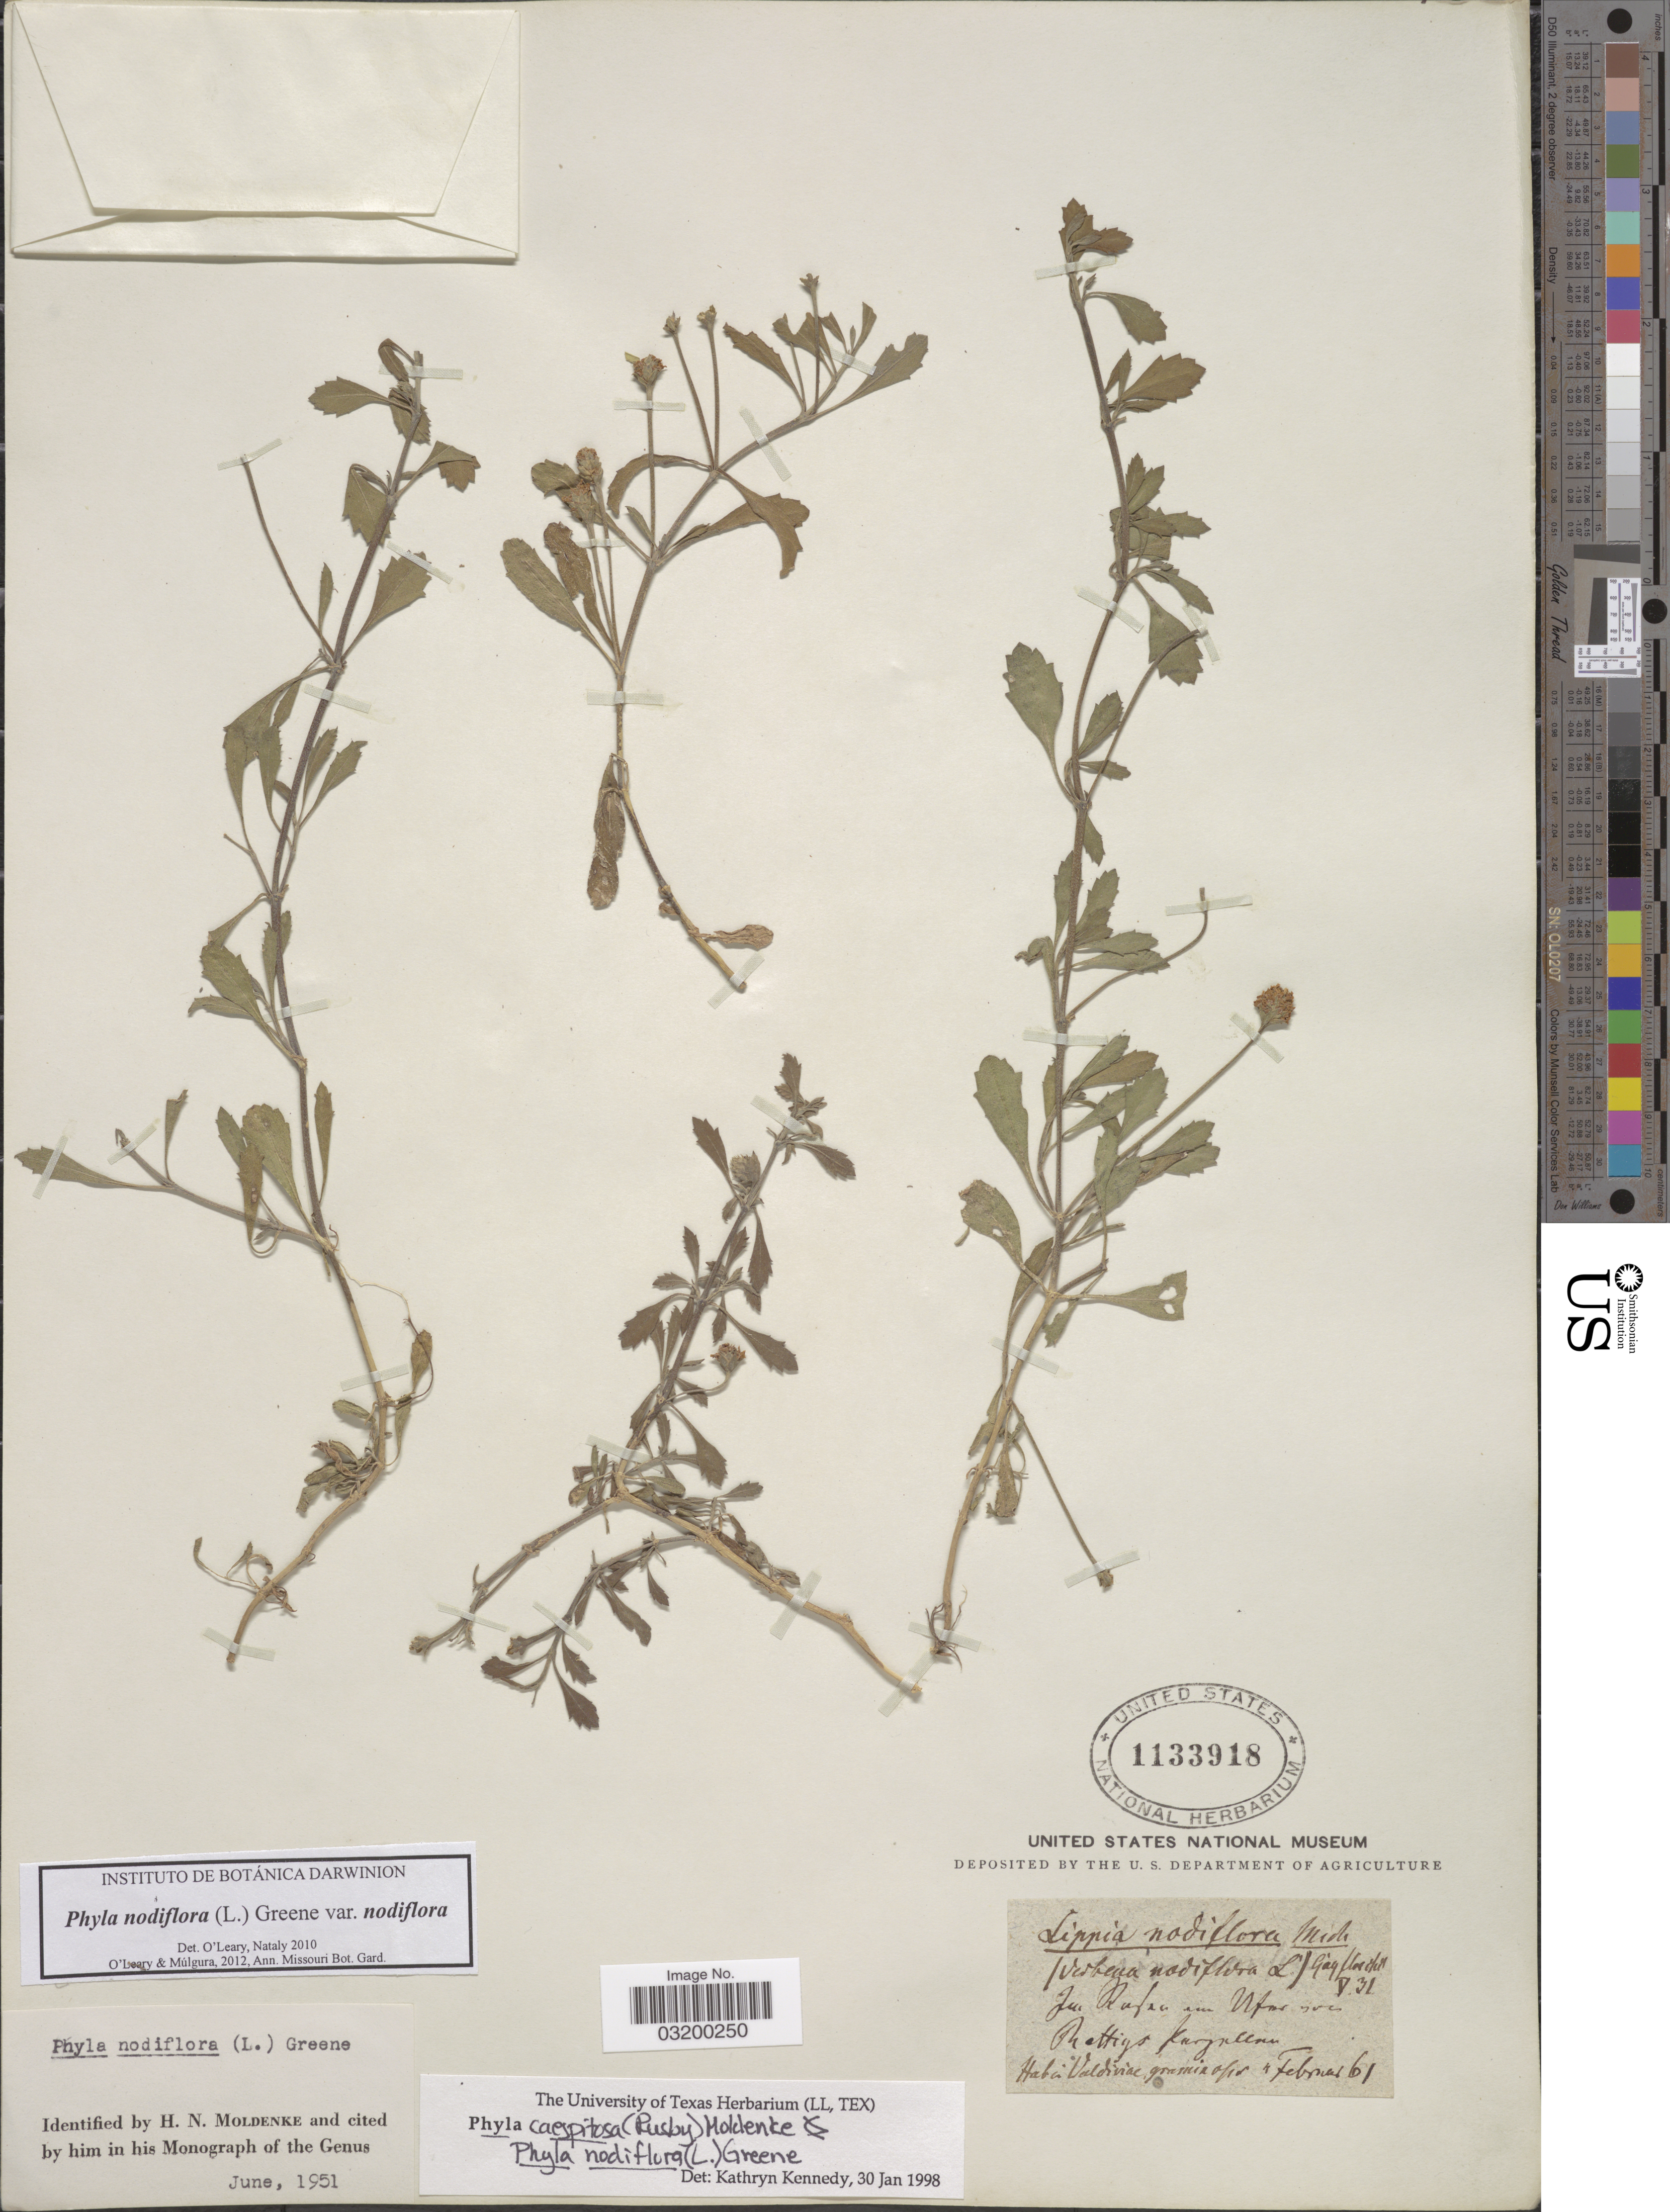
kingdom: Plantae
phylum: Tracheophyta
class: Magnoliopsida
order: Lamiales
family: Verbenaceae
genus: Phyla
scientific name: Phyla nodiflora var. nodiflora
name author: (L.) Greene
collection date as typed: Transcribed d/m/y: /2/61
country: Chile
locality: Valdiviae.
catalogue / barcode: US 1133918